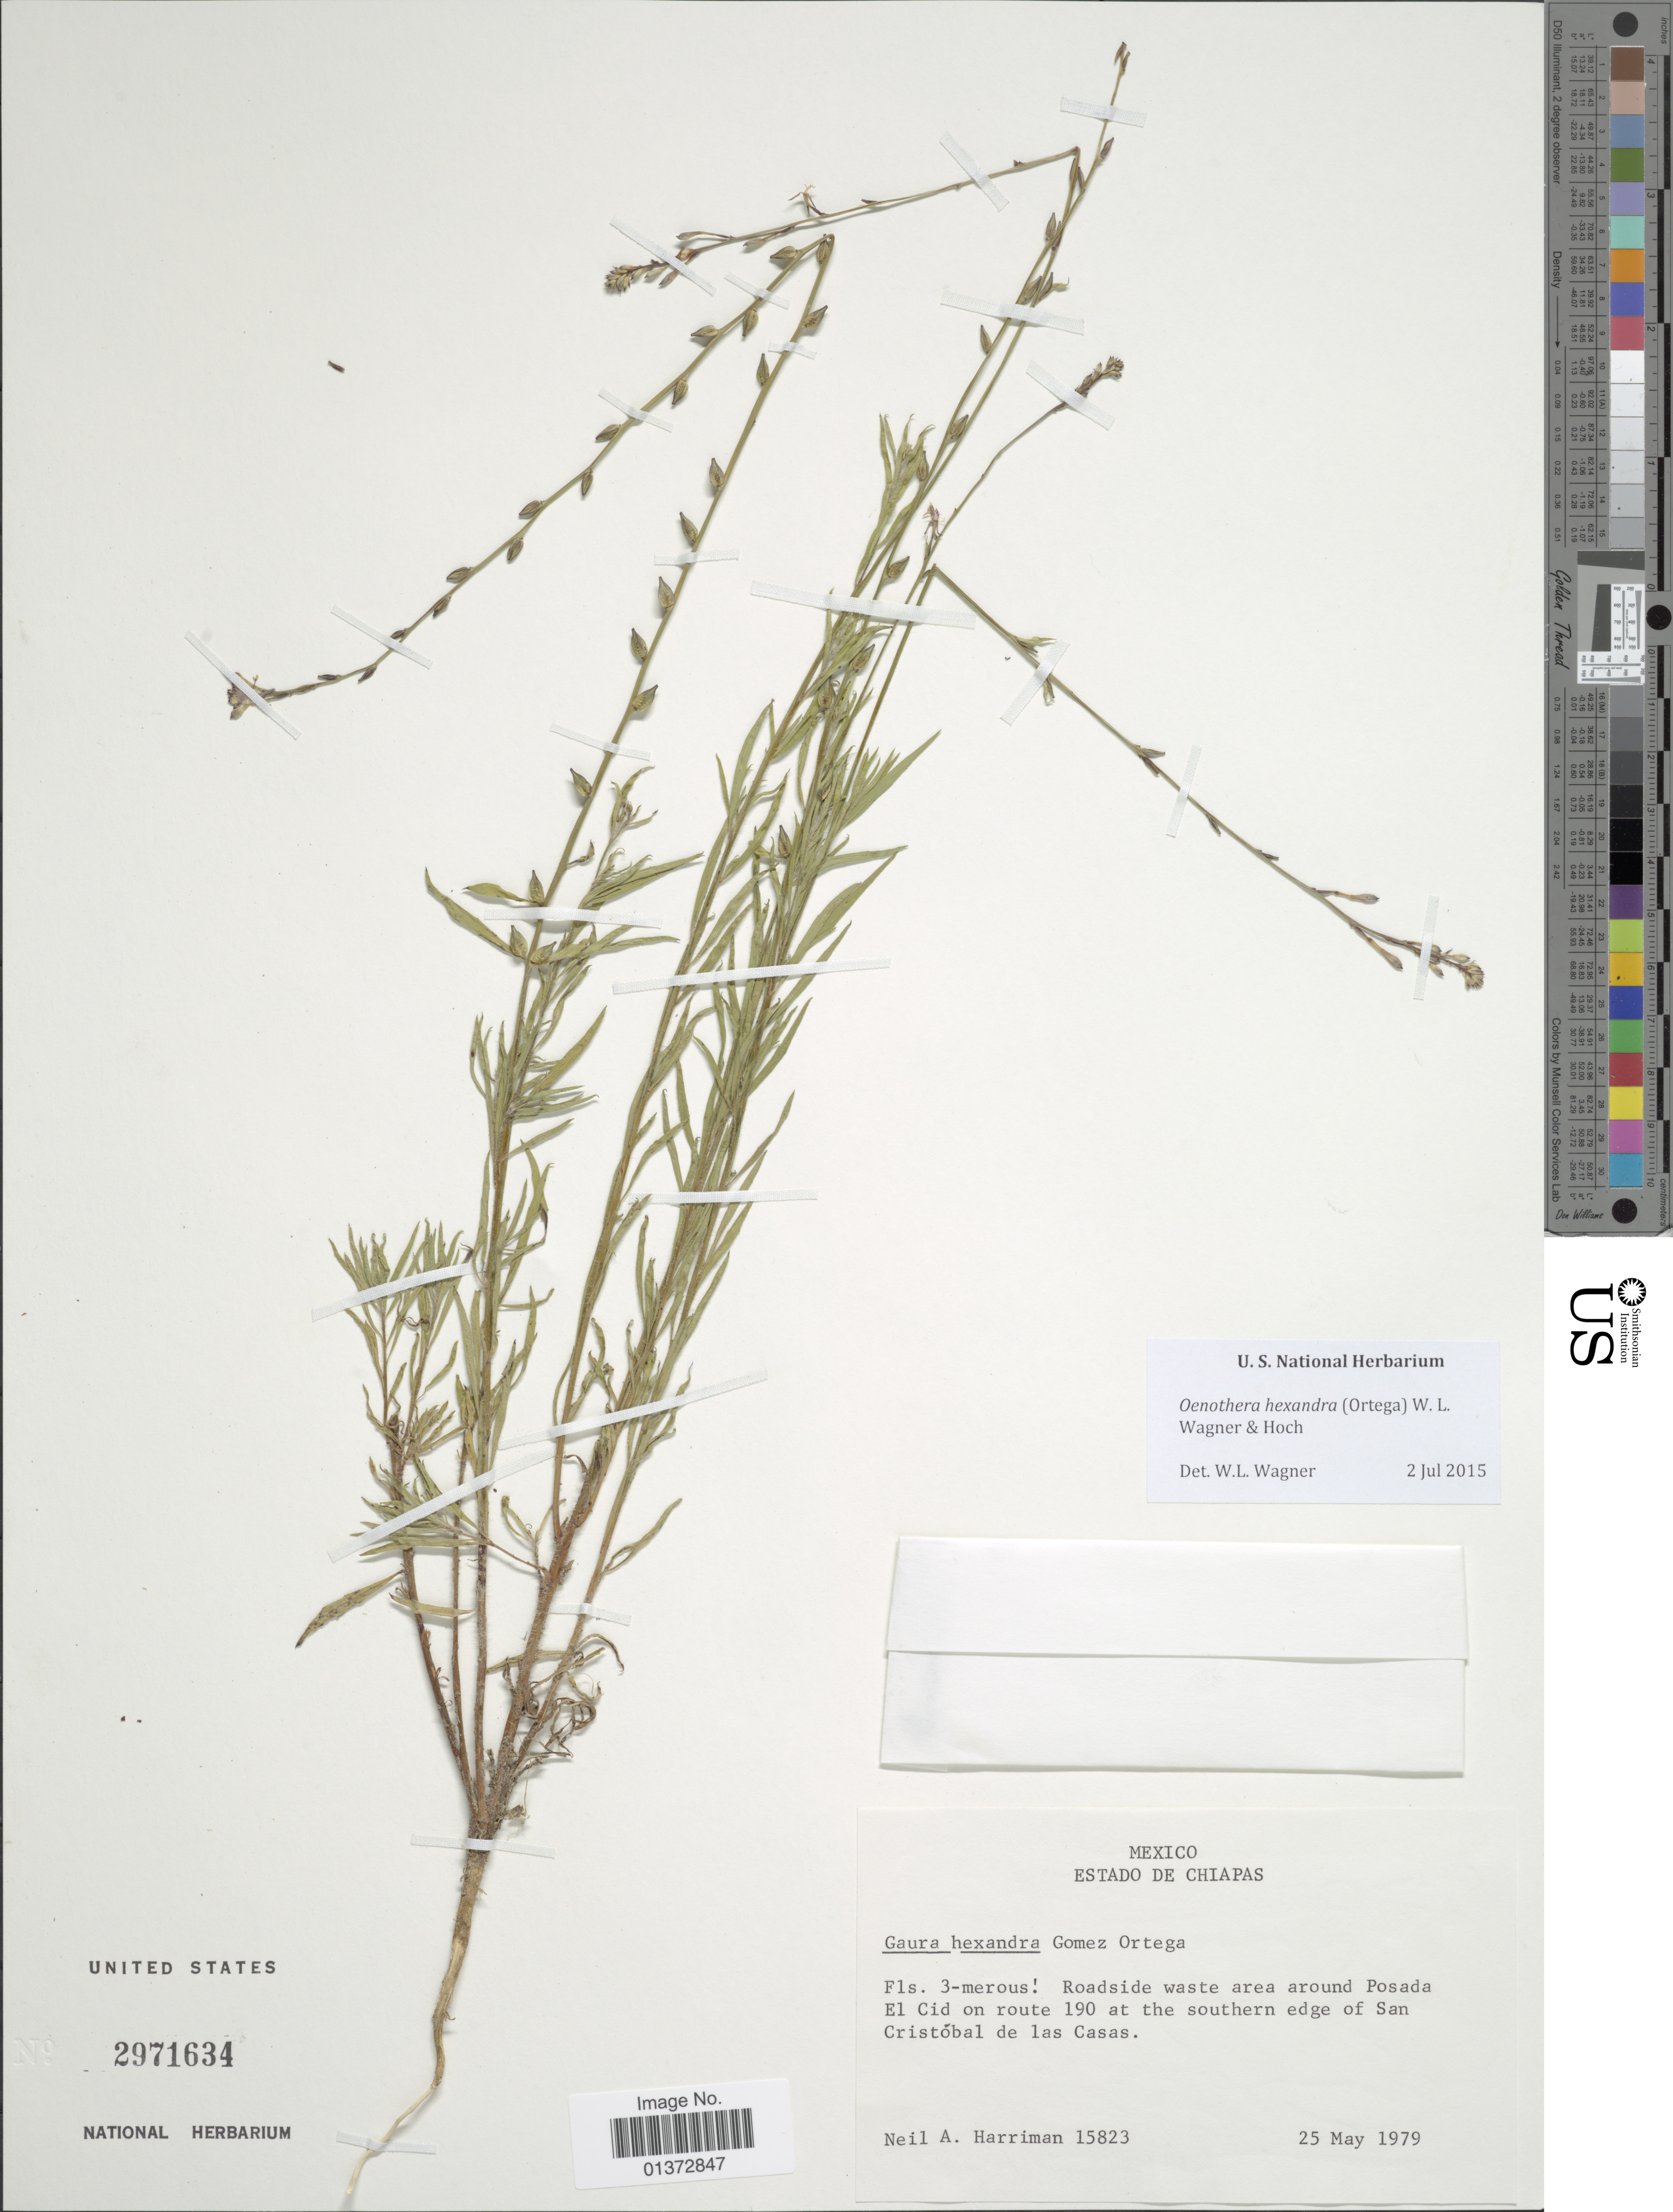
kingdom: Plantae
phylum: Tracheophyta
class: Magnoliopsida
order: Myrtales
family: Onagraceae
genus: Oenothera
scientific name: Oenothera hexandra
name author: (Ortega) W.L. Wagner & Hoch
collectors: N. A. Harriman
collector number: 15823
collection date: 1979-05-25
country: Mexico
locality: Estado de Chiapas, Roadside waste around Posada El Cid on route 190 at the southern edge of San Cristobal de las Casas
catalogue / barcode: US 2971634